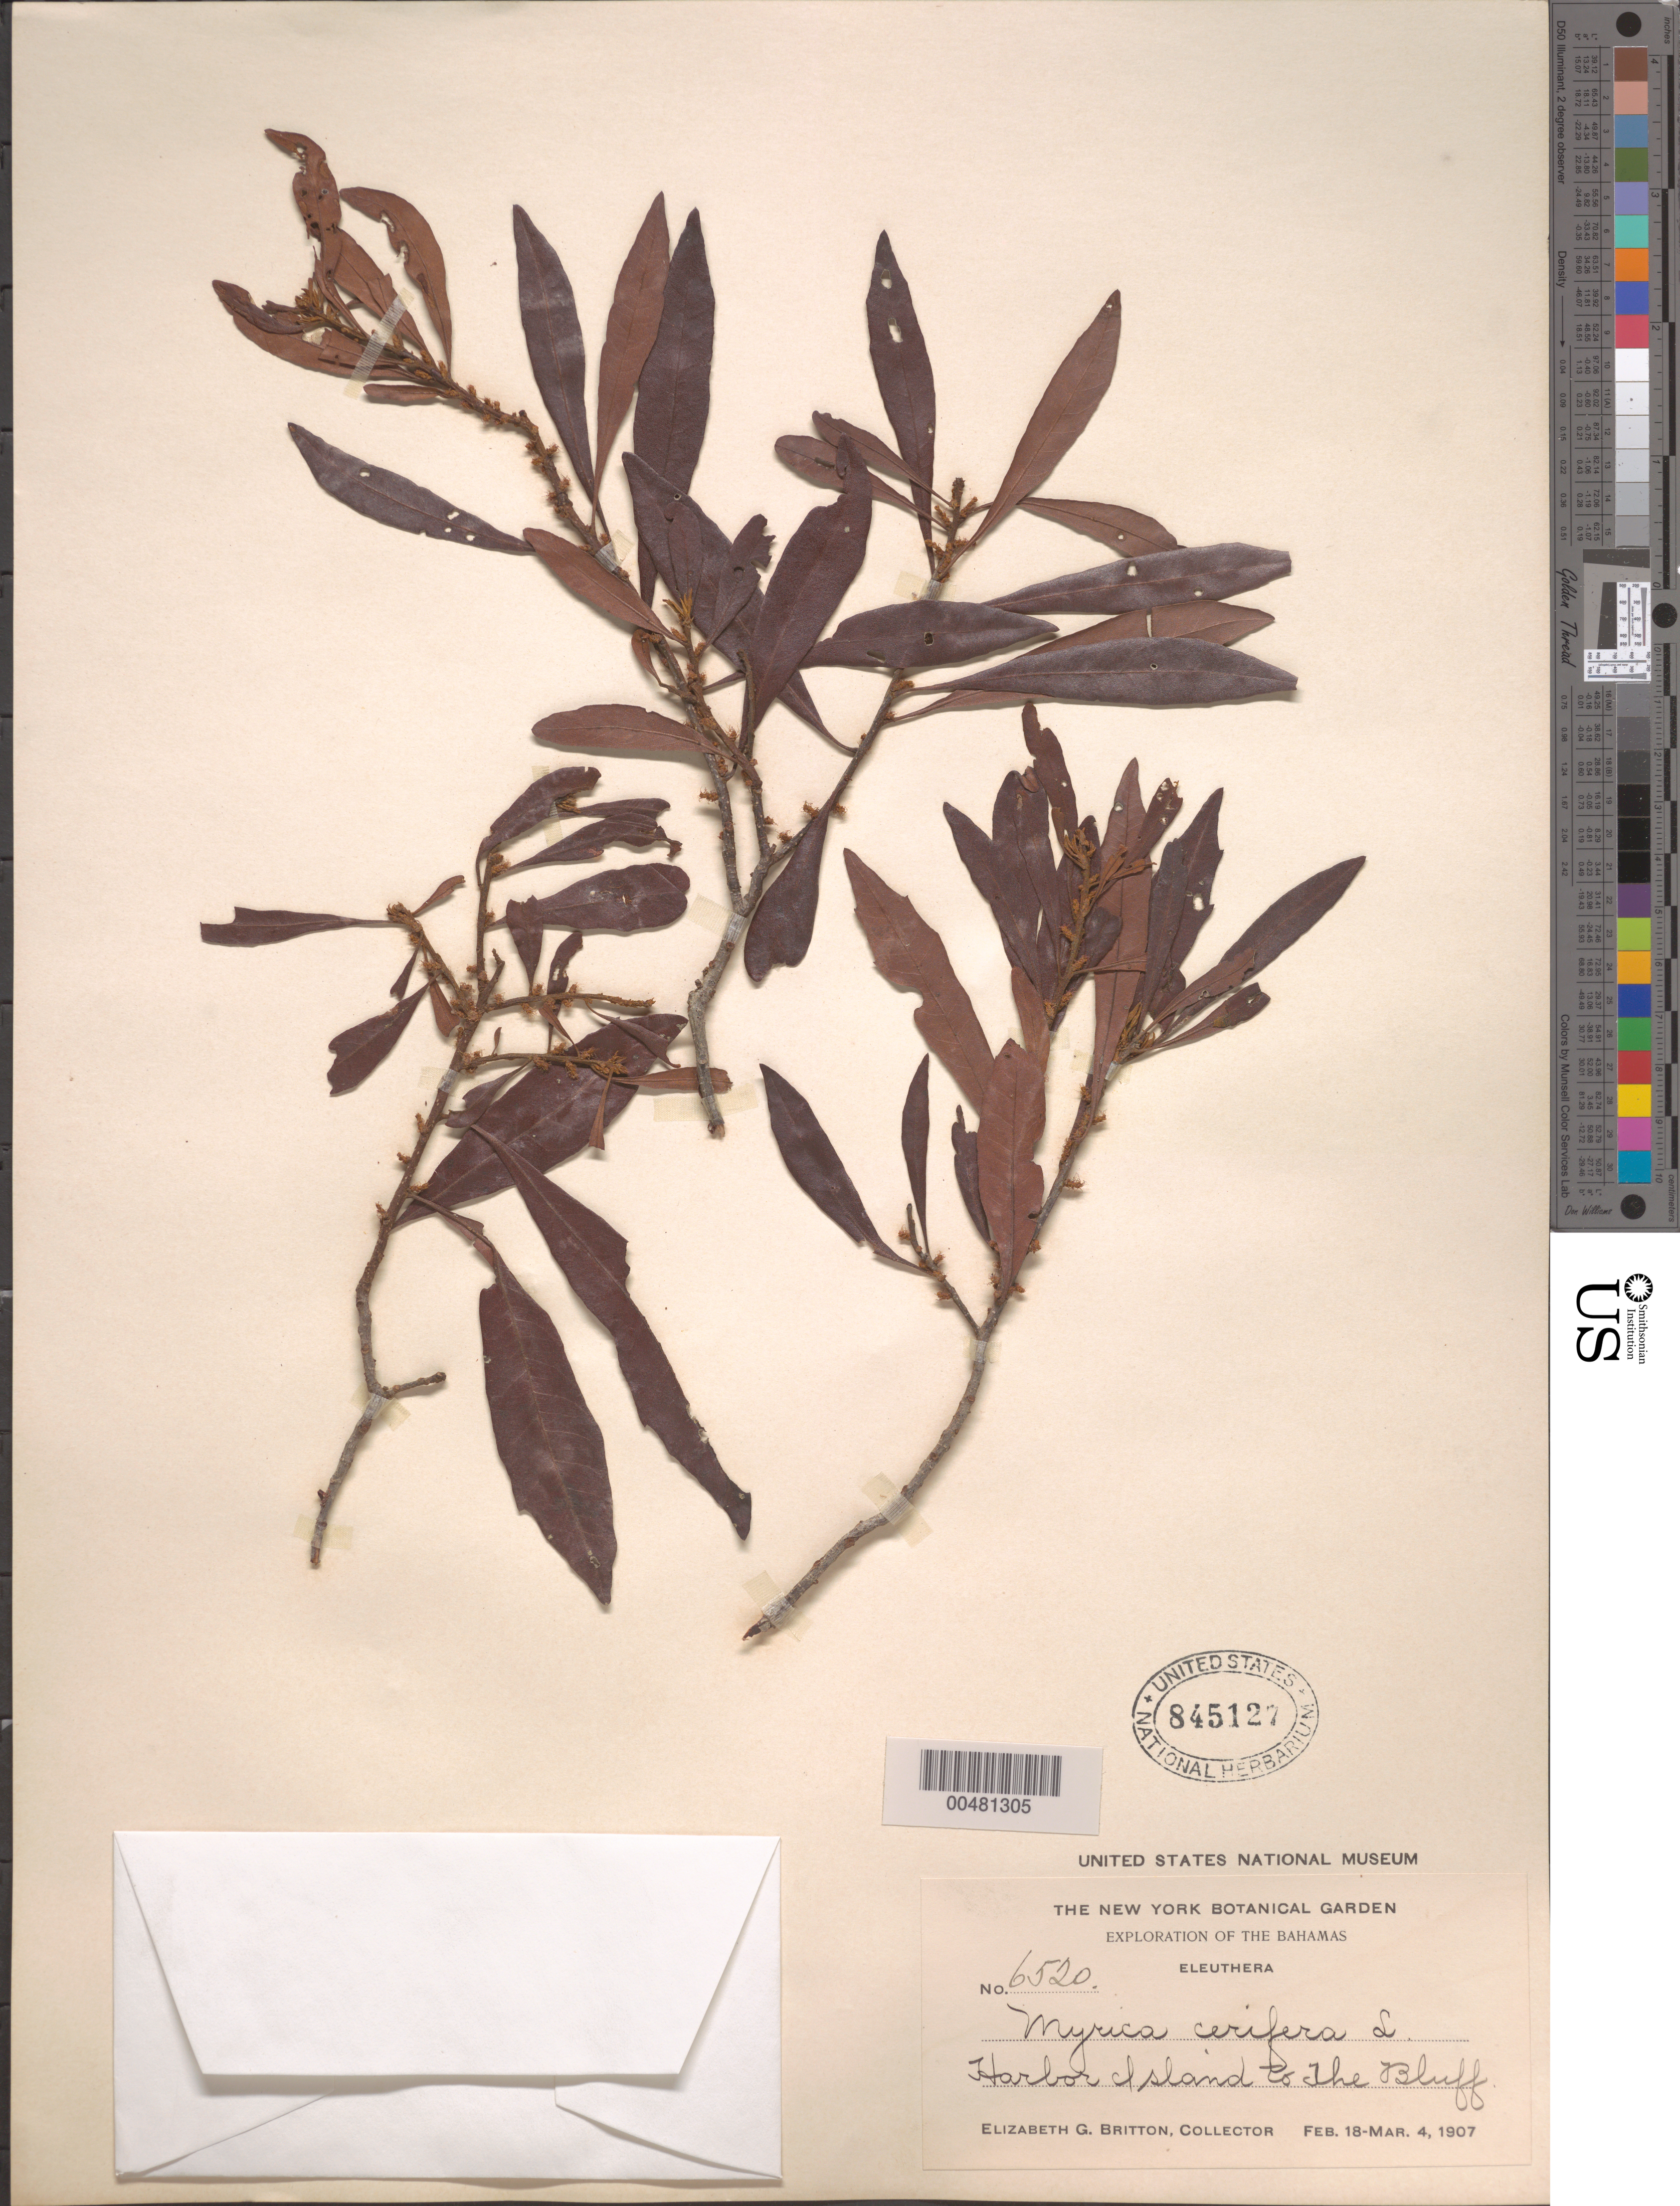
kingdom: Plantae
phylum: Tracheophyta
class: Magnoliopsida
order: Fagales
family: Myricaceae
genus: Morella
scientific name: Morella cerifera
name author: (L.) Small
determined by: Strong, M. T., (US), Smithsonian Institution - National Museum of Natural History (UNITED STATES)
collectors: E. G. Britton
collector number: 6520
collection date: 1907-02-18/1907-03-04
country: Bahamas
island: Harbour I.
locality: Harbor Island to the Bluff.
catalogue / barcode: US 845127